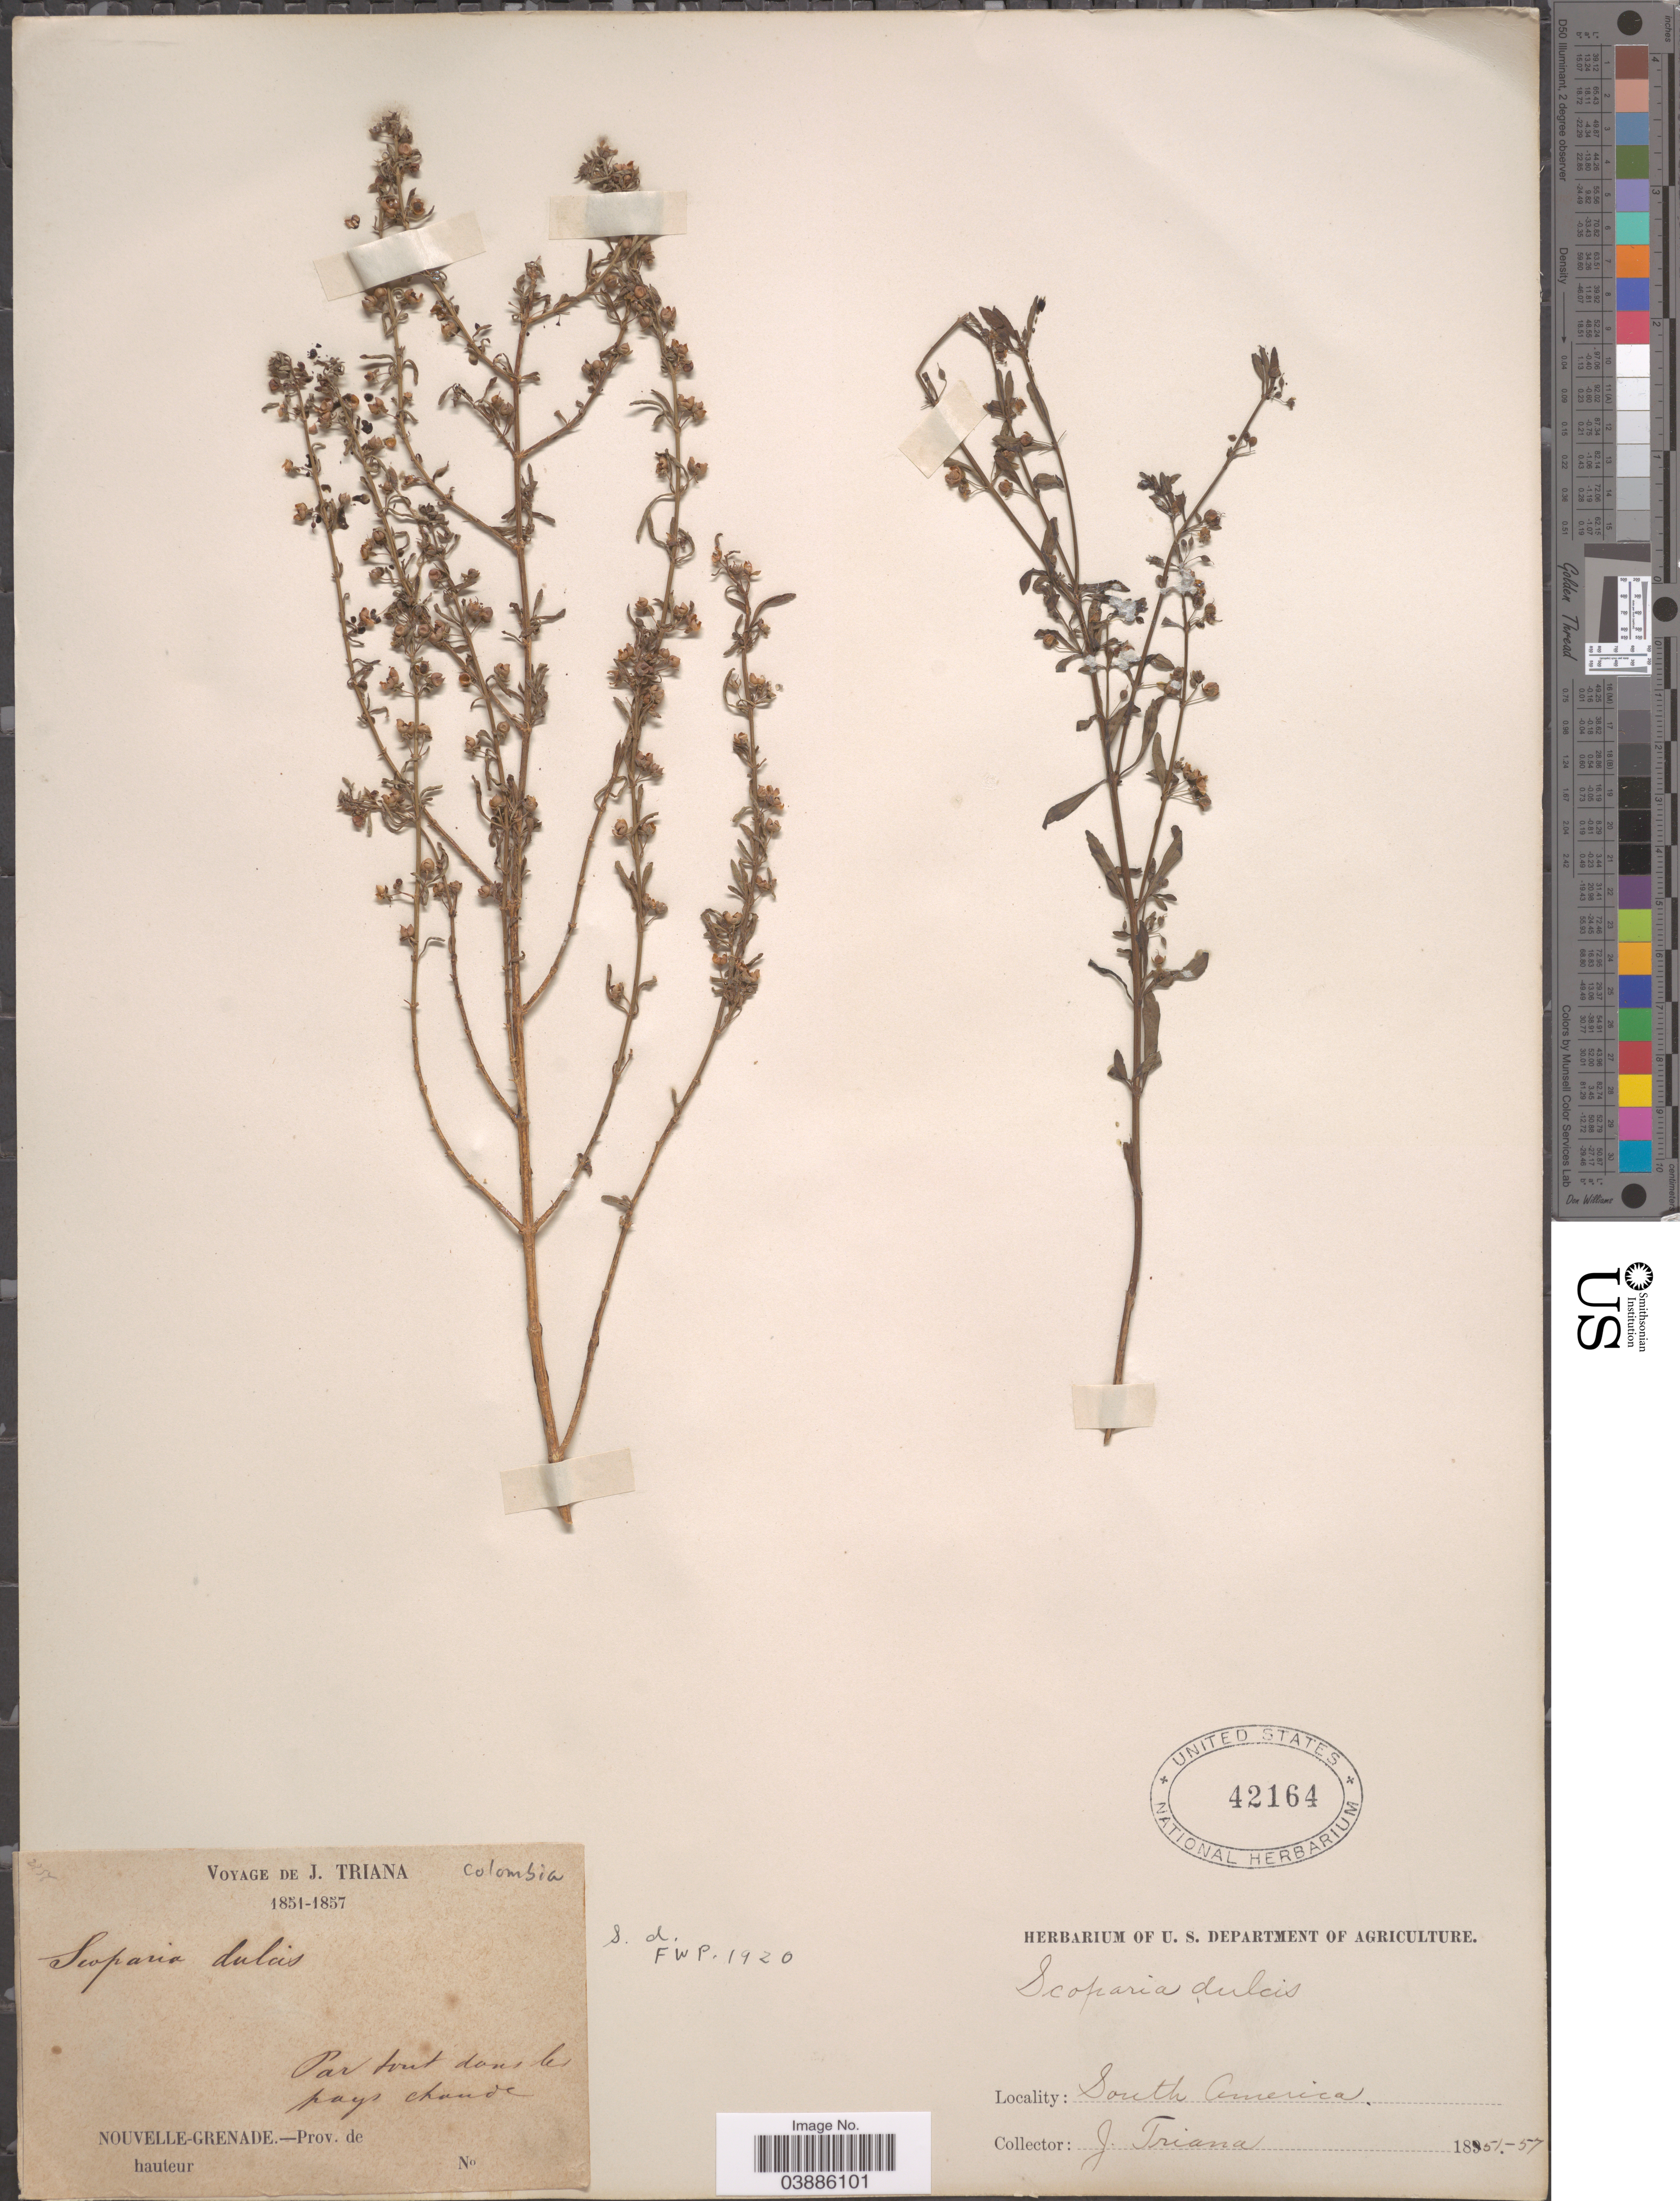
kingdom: Plantae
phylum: Tracheophyta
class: Magnoliopsida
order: Lamiales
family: Plantaginaceae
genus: Scoparia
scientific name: Scoparia dulcis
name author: L.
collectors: J. Triana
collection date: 1851/1857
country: Colombia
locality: Nouvelle-Grenade. Prov. de hauteur. South America.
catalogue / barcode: US 42164